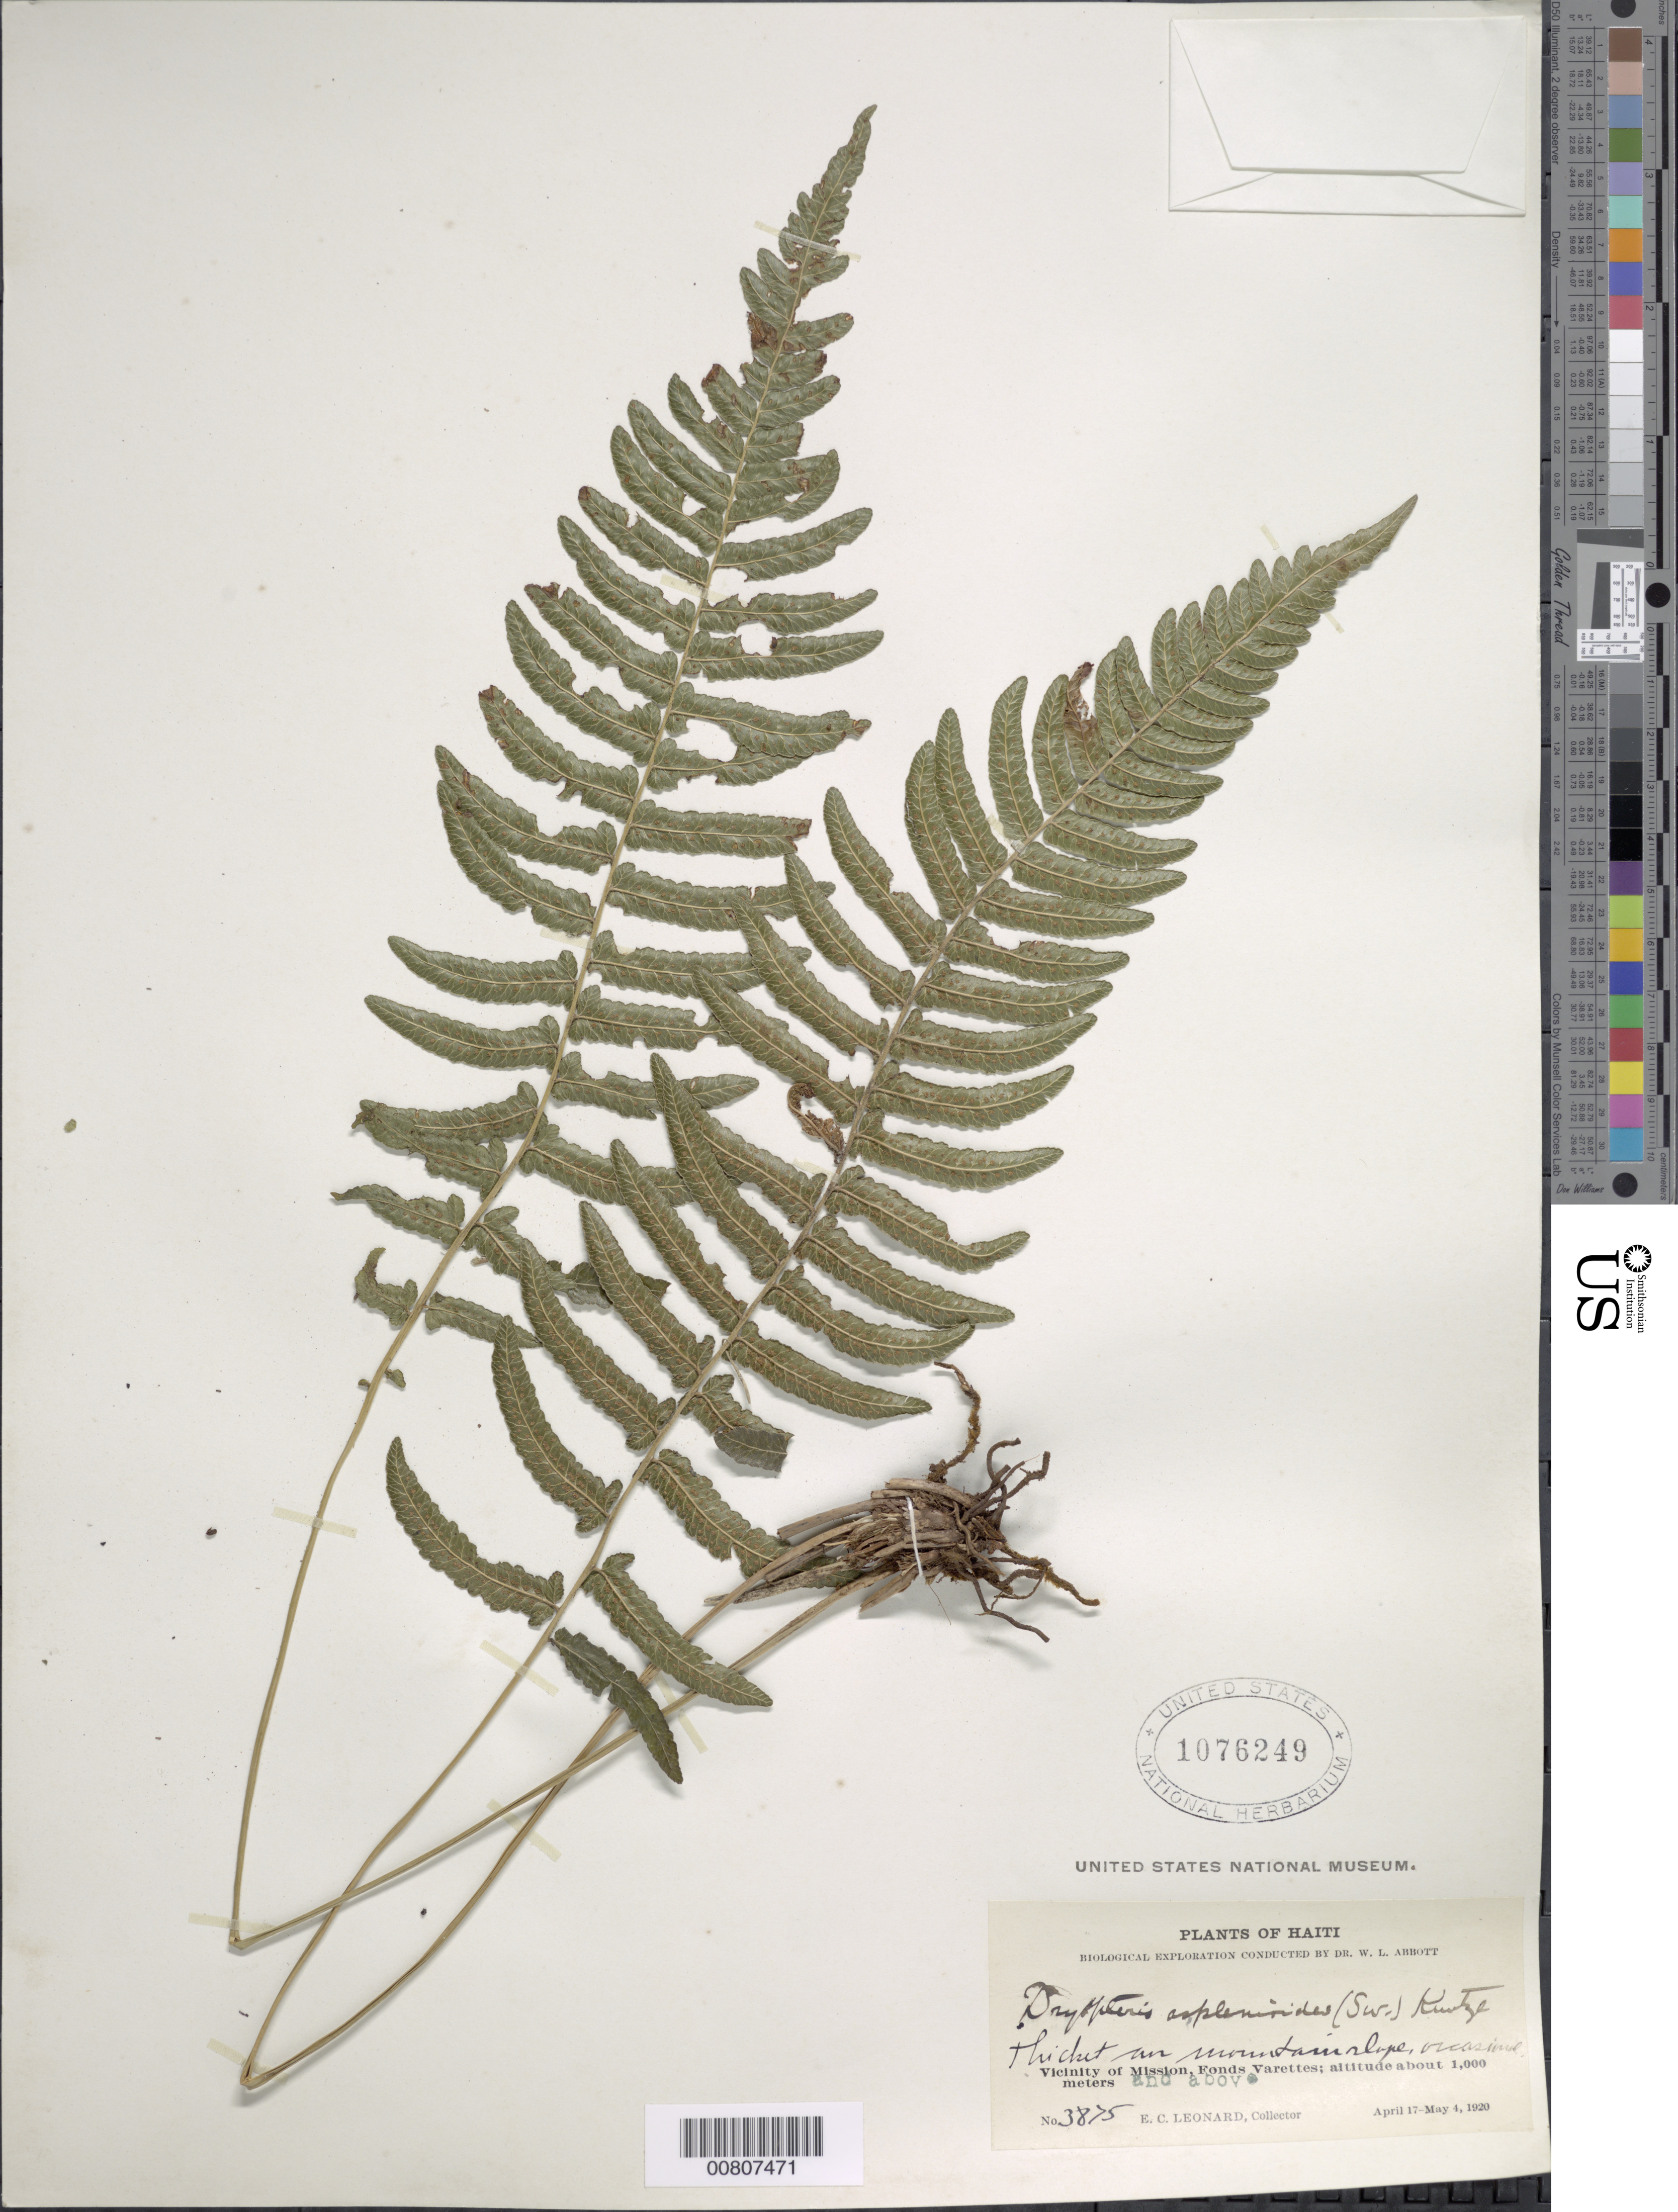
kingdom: Plantae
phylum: Tracheophyta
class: Polypodiopsida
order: Polypodiales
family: Thelypteridaceae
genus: Goniopteris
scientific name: Goniopteris retroflexa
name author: (L.) Pic. Serm.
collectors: E. C. Leonard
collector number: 3875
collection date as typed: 17 Apr 1920 to 04 May 1920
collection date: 1920-04-17/1920-05-04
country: Haiti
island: Hispaniola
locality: Mission vicinity, Fonds Varettes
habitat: Thicket on mountain slope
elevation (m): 1000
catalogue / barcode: US 1076249